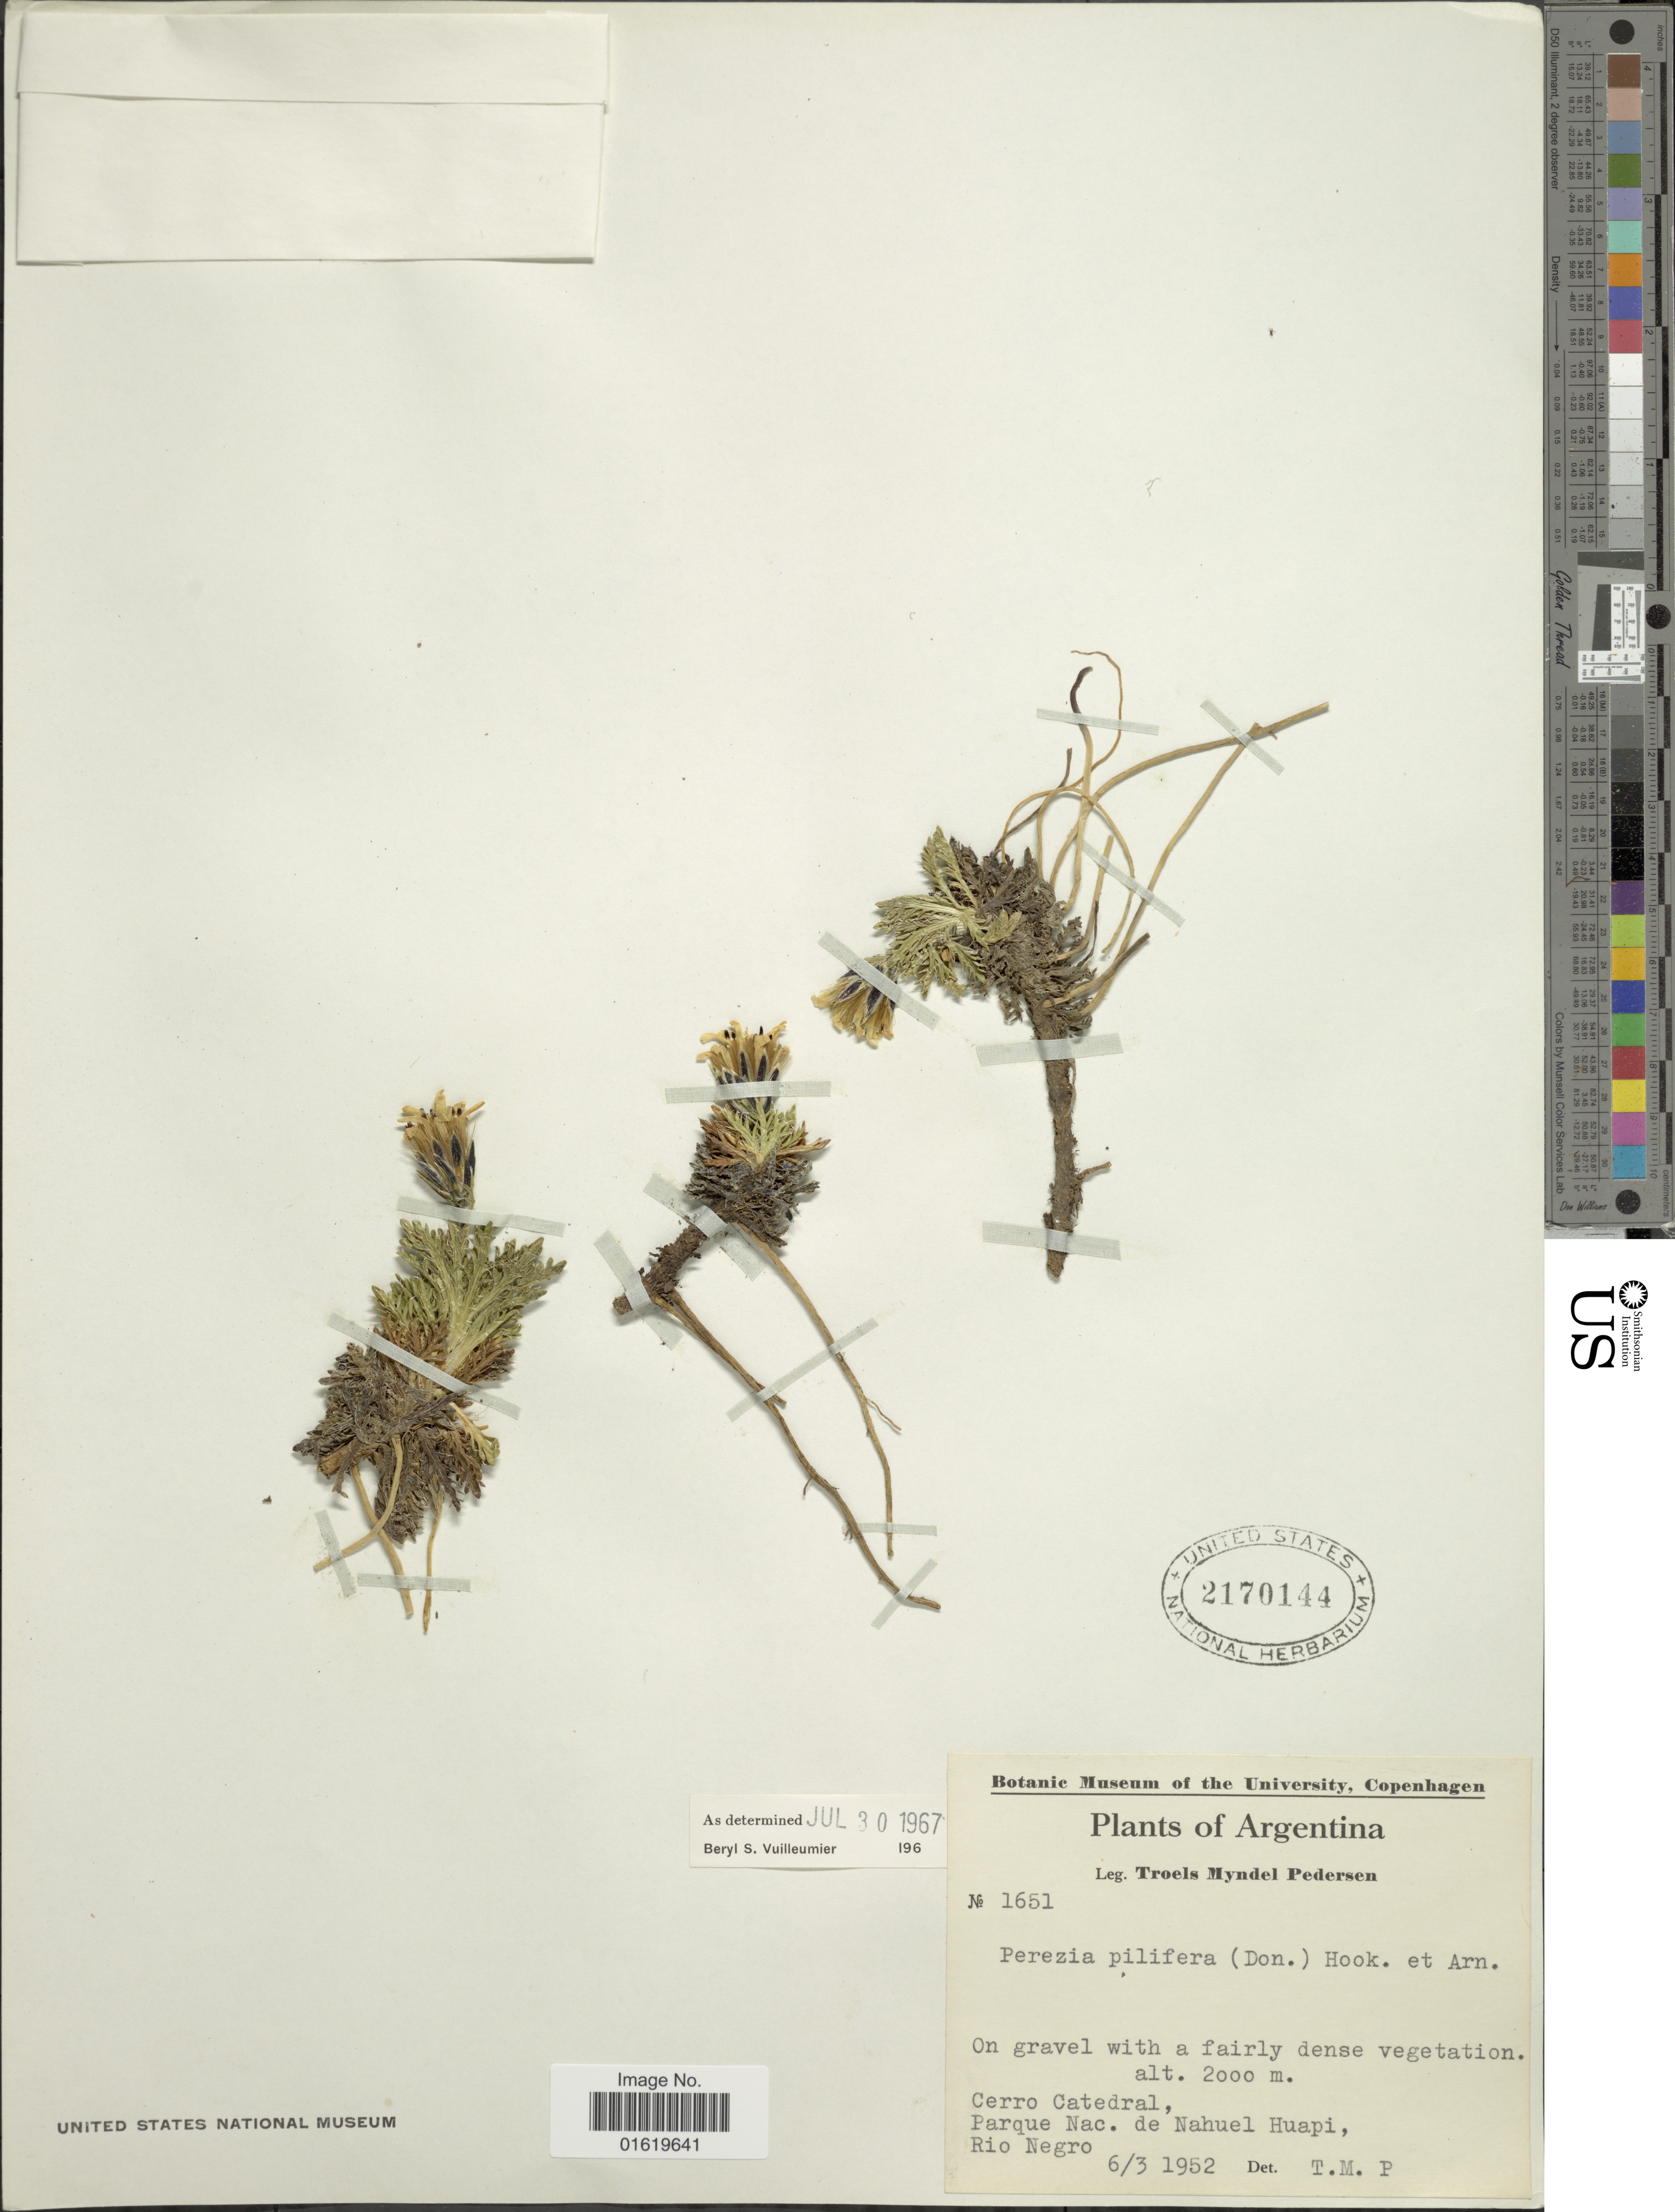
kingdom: Plantae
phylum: Tracheophyta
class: Magnoliopsida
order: Asterales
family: Asteraceae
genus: Perezia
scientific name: Perezia pilifera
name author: (D. Don) Hook. & Arn.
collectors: T. Pederson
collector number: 1651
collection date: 1952-03-06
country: Argentina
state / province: Rio Negro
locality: Cerro Catedral, Parque Nac. de Nahuel Huapi, Rio Negro.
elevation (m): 2000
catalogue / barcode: US 2170144